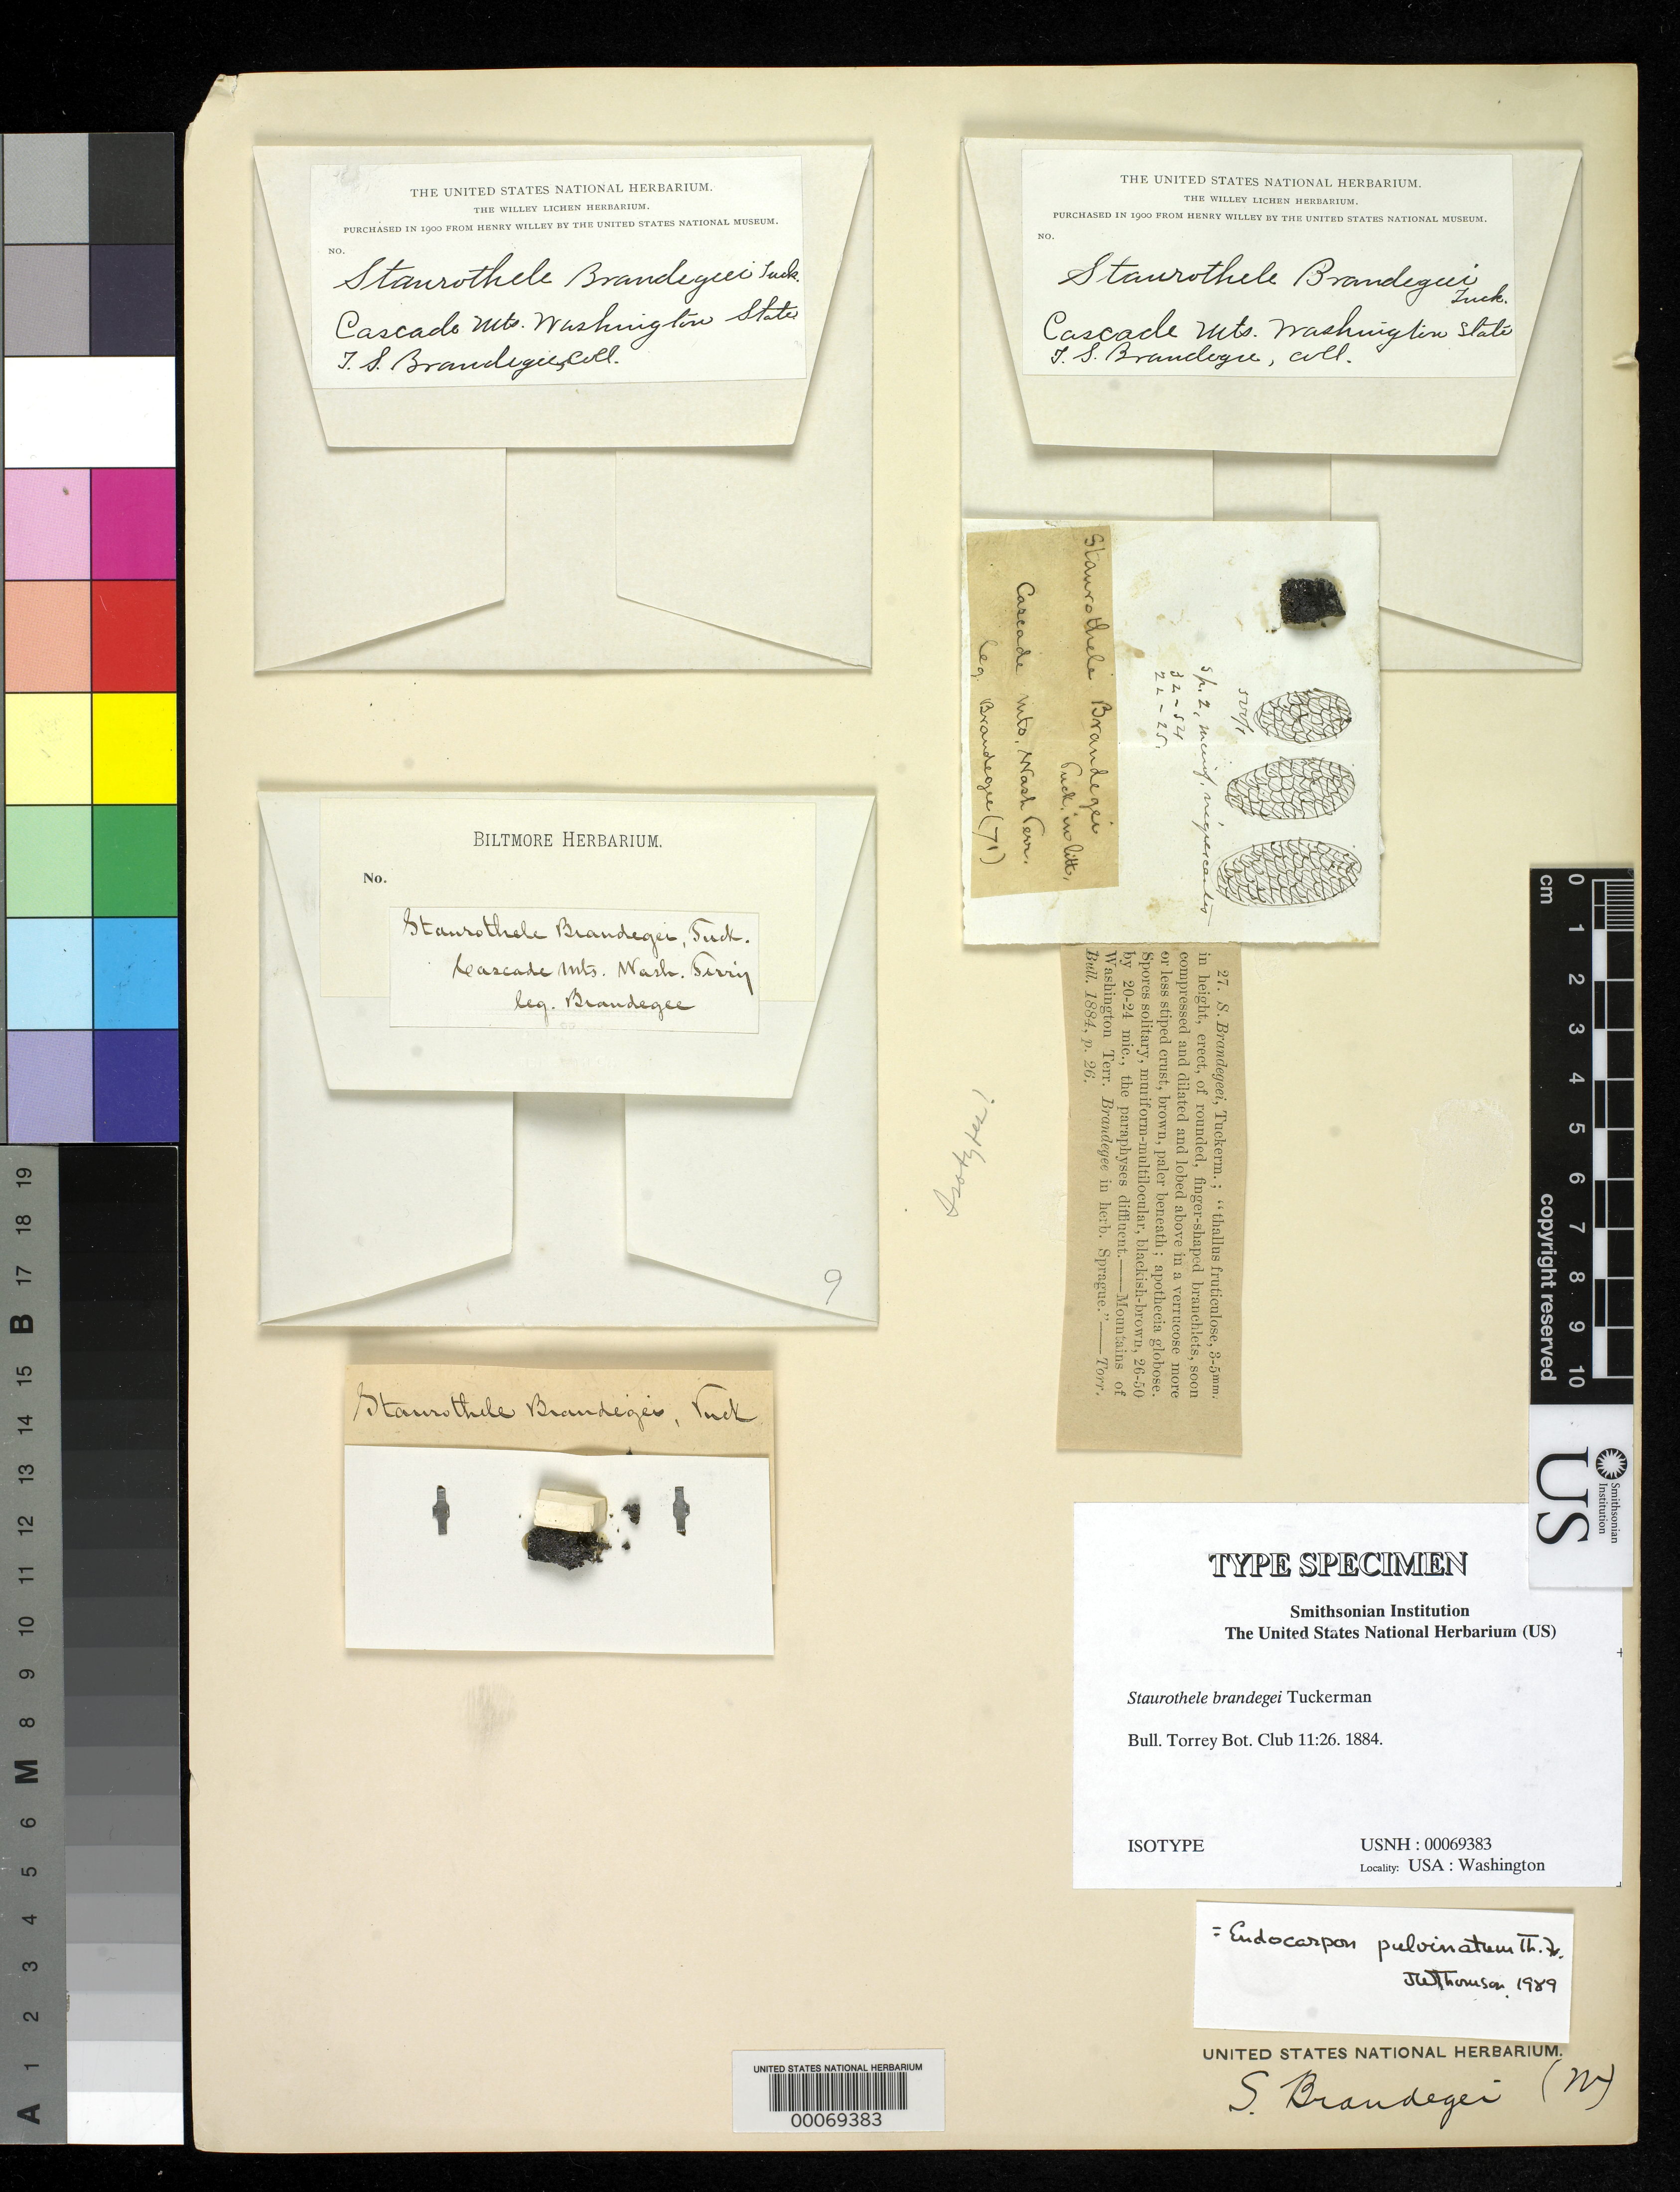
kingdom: Fungi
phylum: Ascomycota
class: Eurotiomycetes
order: Verrucariales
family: Verrucariaceae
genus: Staurothele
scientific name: Staurothele brandegei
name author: Tuck.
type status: Isotype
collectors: T. S. Brandegee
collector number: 71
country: United States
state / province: Washington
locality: Cascade Mts.